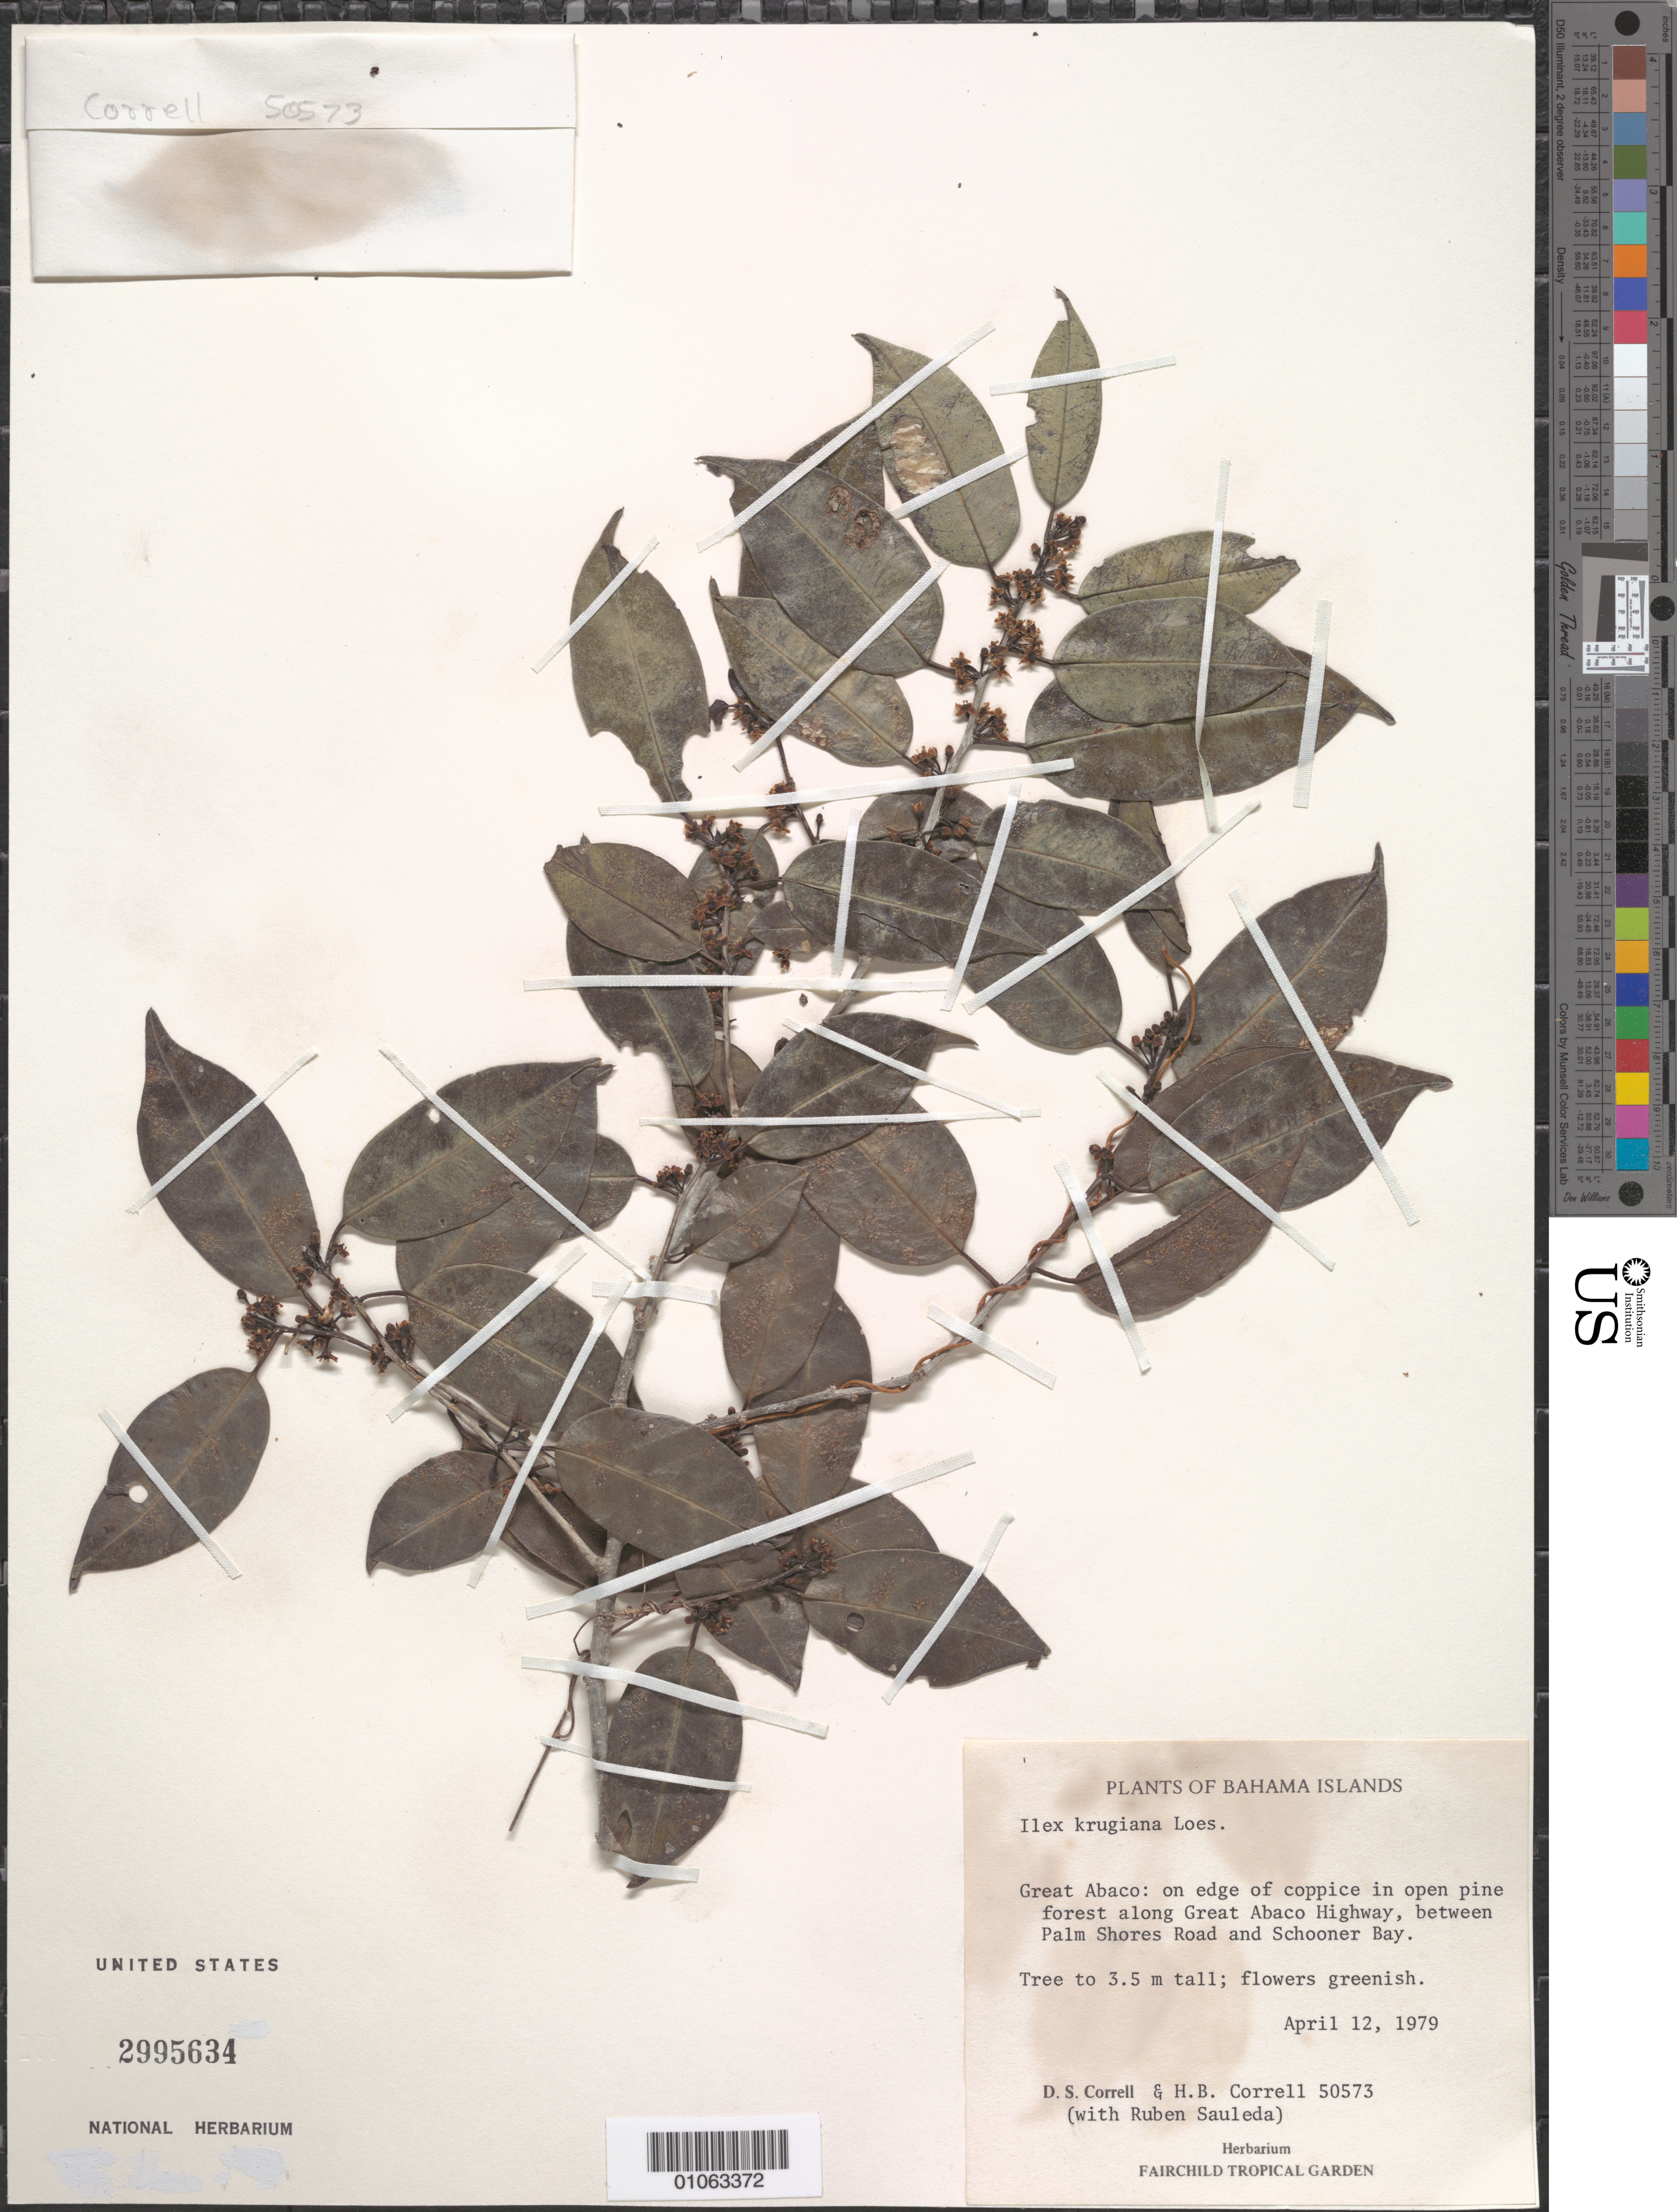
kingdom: Plantae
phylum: Tracheophyta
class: Magnoliopsida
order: Aquifoliales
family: Aquifoliaceae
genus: Ilex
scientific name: Ilex krugiana var. krugiana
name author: Loes.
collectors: D. S. Correll, H. Correll & R. Sauleda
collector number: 50573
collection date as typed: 12 Apr 1979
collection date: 1979-04-12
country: Bahamas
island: Great Abaco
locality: On edge of coppice in open pine forest along Great Abaco Highway, between Palm Shores road and Schooner Bay.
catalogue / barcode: US 2995634